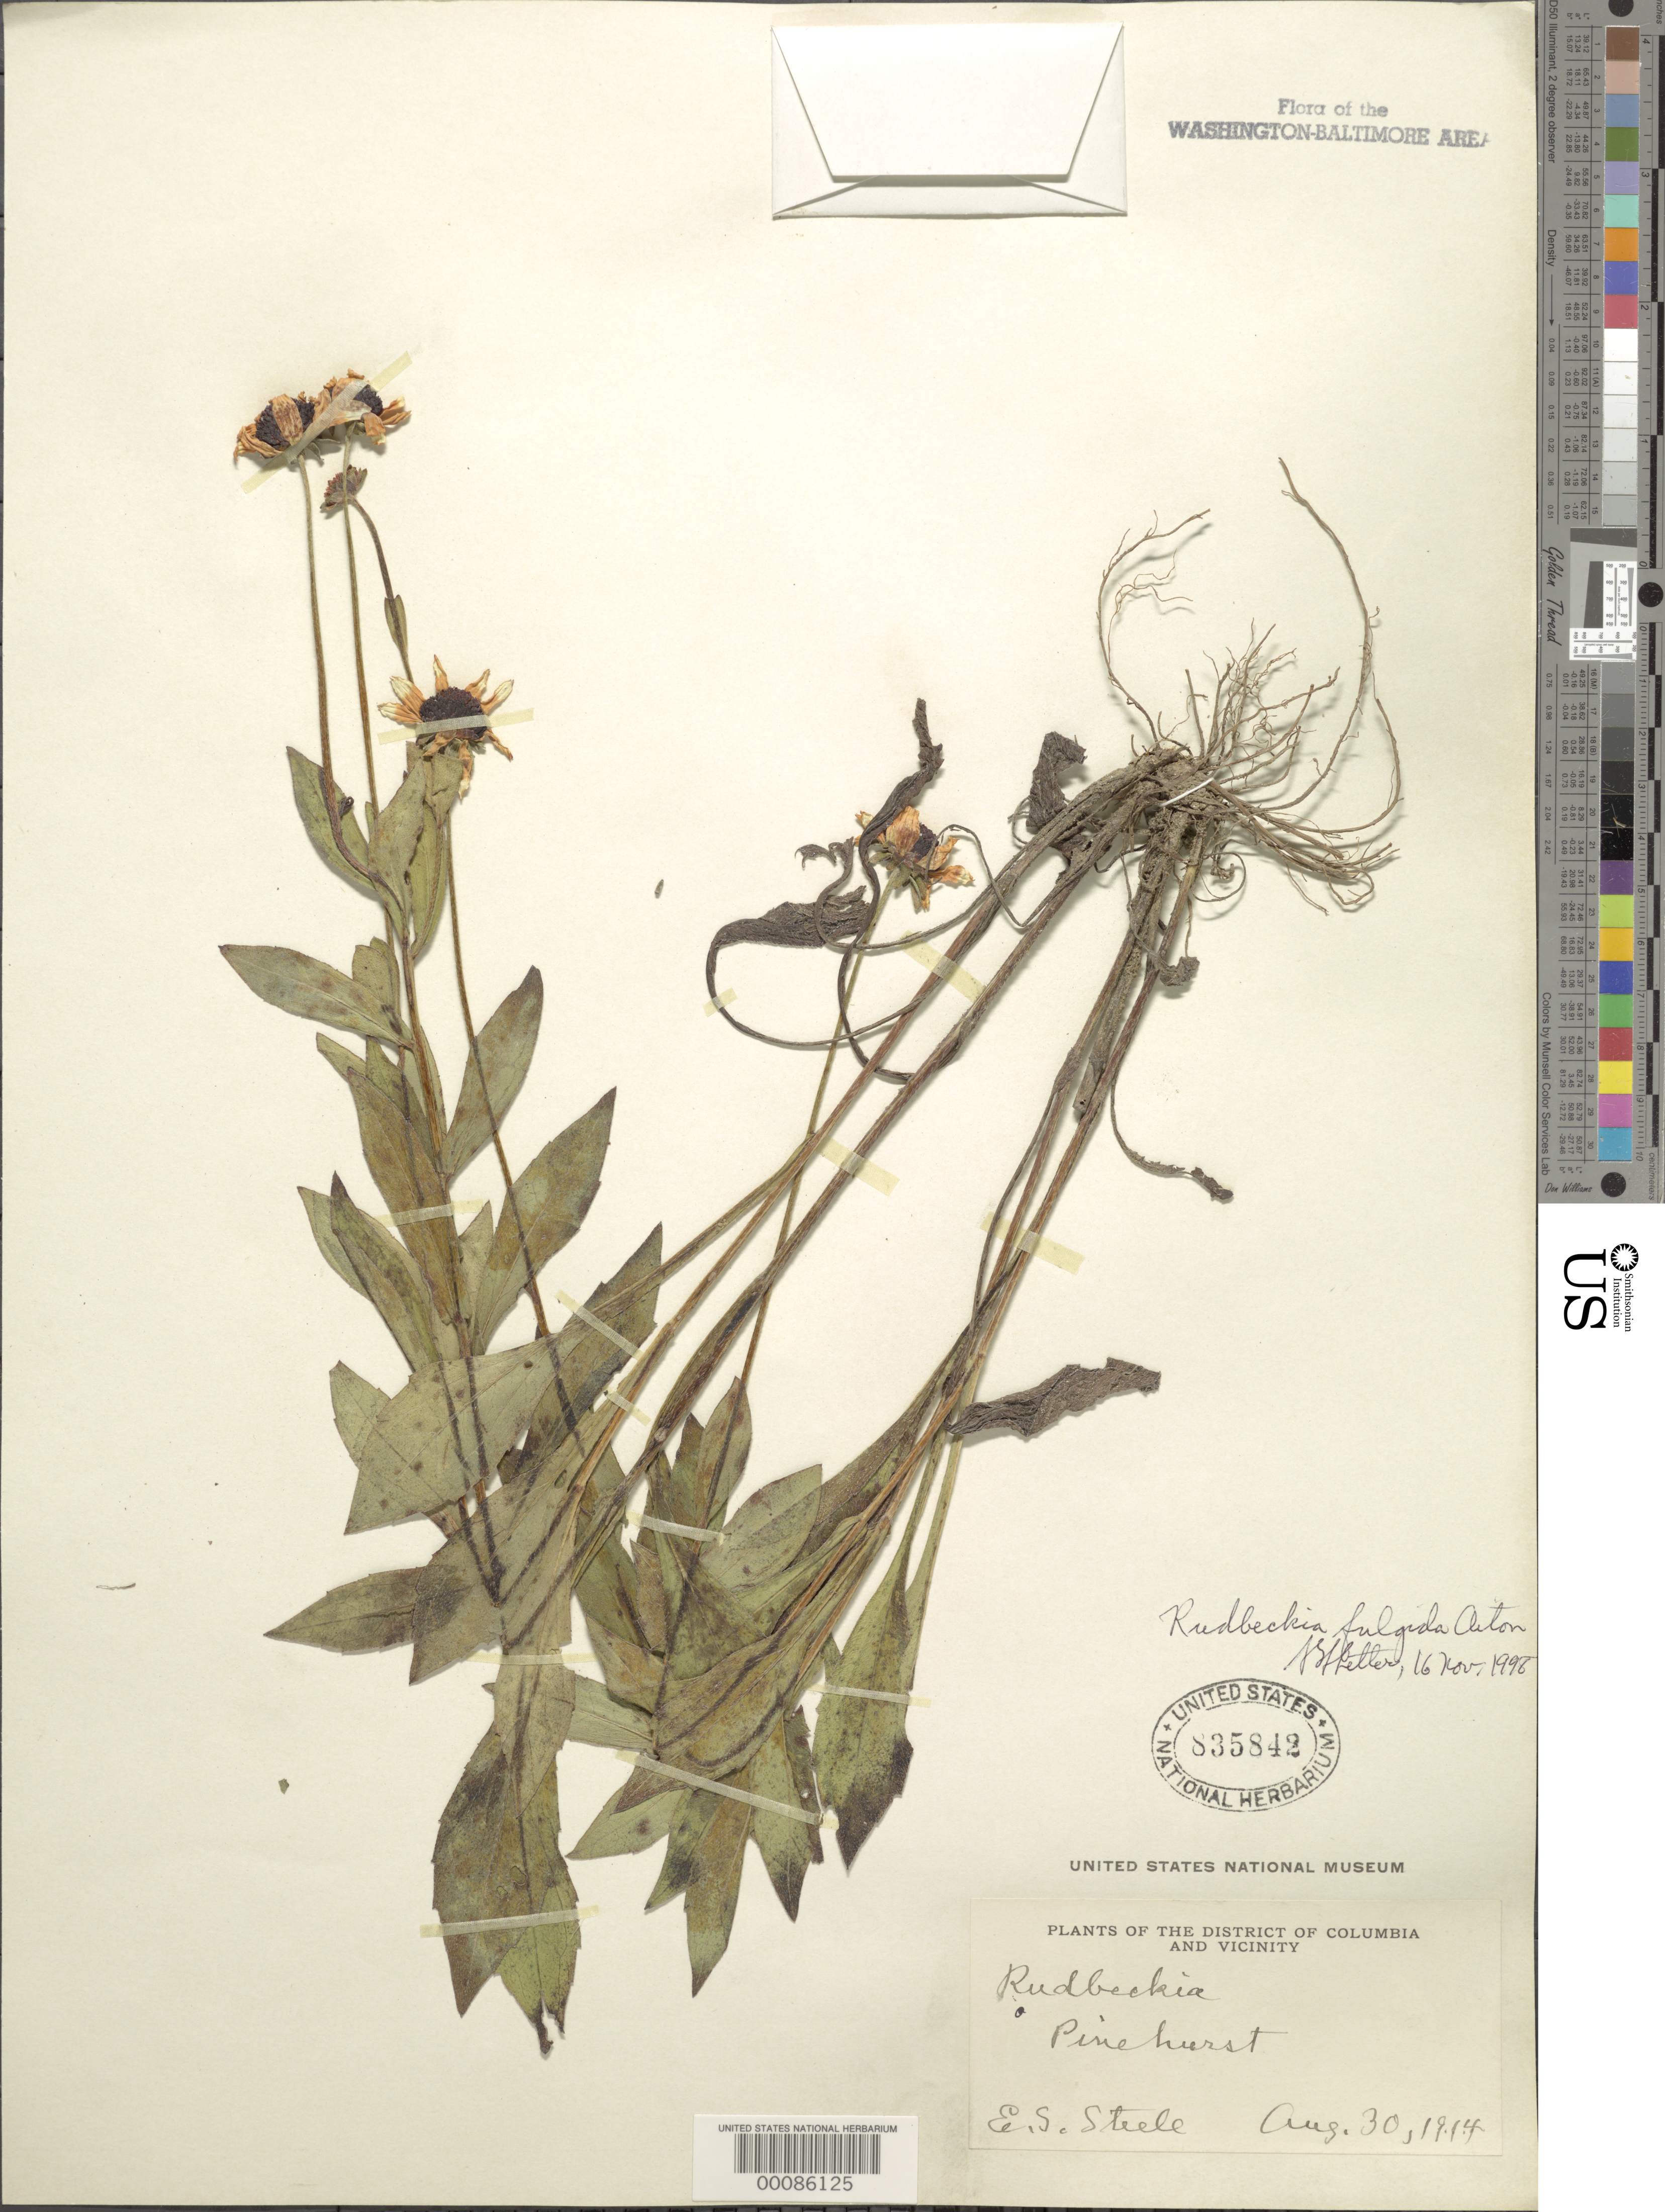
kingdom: Plantae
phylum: Tracheophyta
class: Magnoliopsida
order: Asterales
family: Asteraceae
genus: Rudbeckia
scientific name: Rudbeckia fulgida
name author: Aiton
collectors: E. Steele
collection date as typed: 30 Aug 1914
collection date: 1914-08-30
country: United States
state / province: District of Columbia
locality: Pinehurst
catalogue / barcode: US 835842